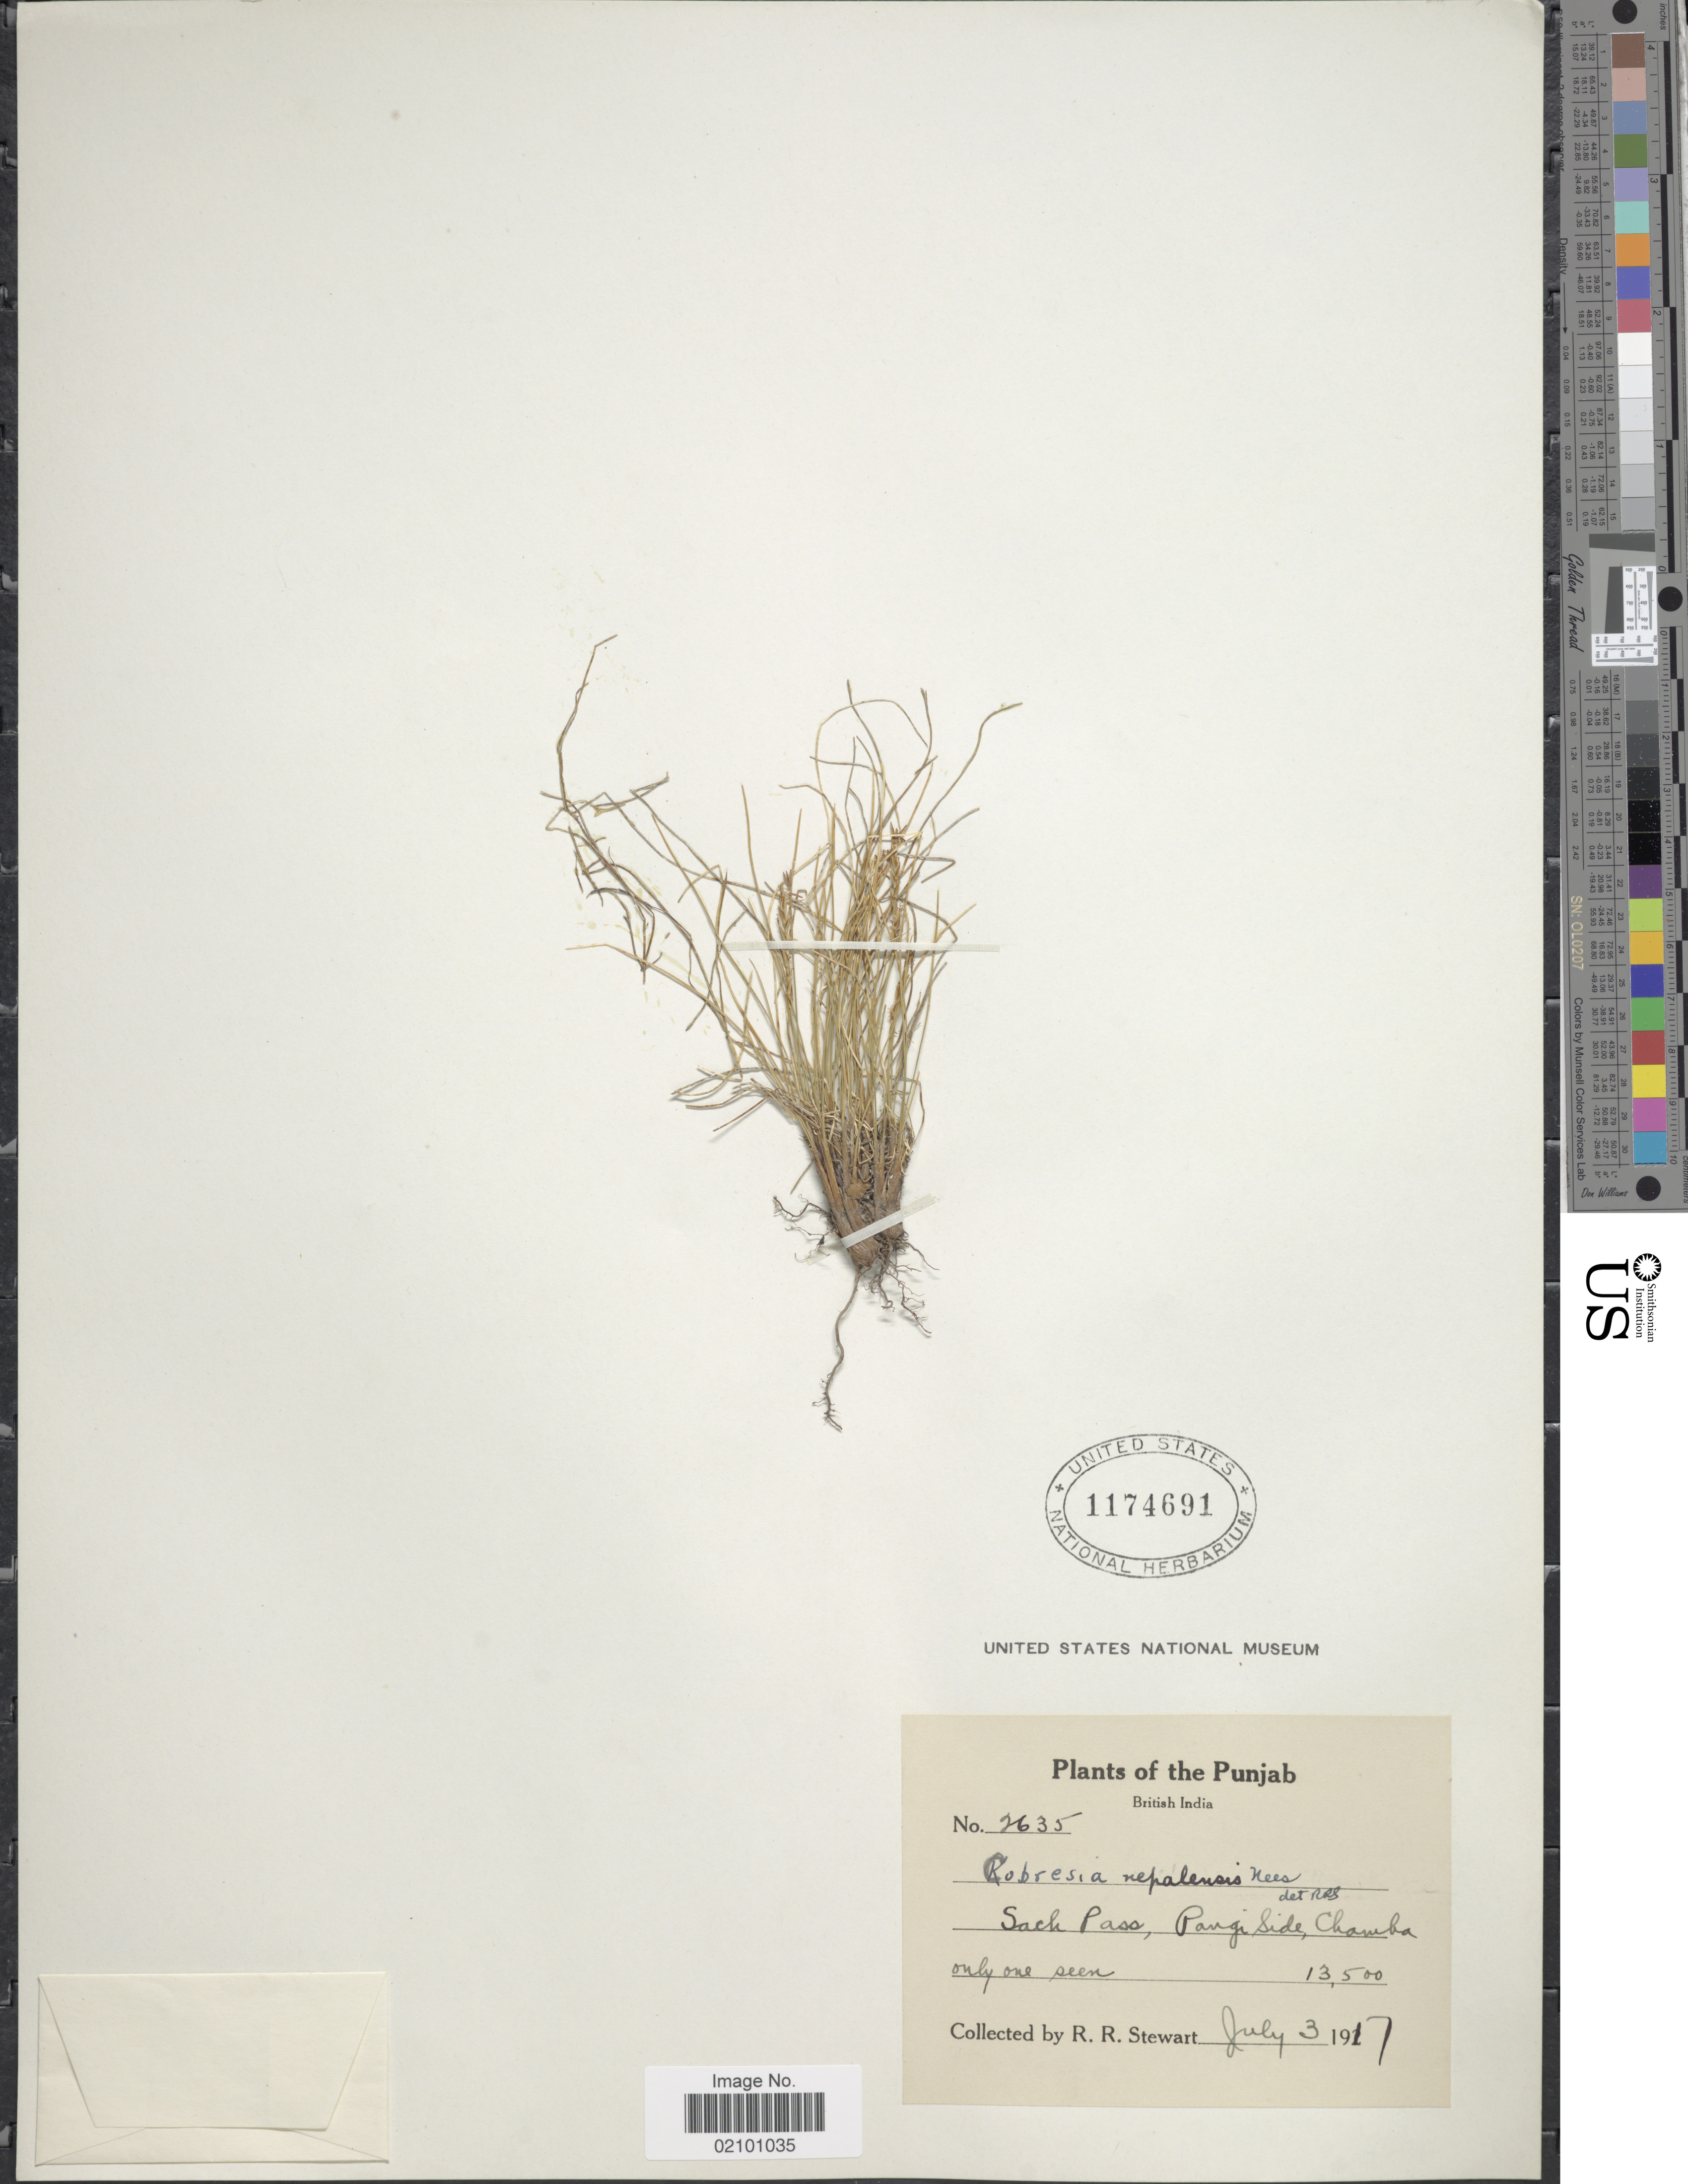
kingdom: Plantae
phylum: Tracheophyta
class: Liliopsida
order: Poales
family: Cyperaceae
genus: Carex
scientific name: Carex unciniiformis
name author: Boeckeler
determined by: Strong, M. T., (US), Smithsonian Institution - National Museum of Natural History (UNITED STATES)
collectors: R. R. Stewart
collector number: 2635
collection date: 1917-07-03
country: India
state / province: Punjab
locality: British India, Sach Pass, Pangi Side, Chamba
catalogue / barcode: US 1174691